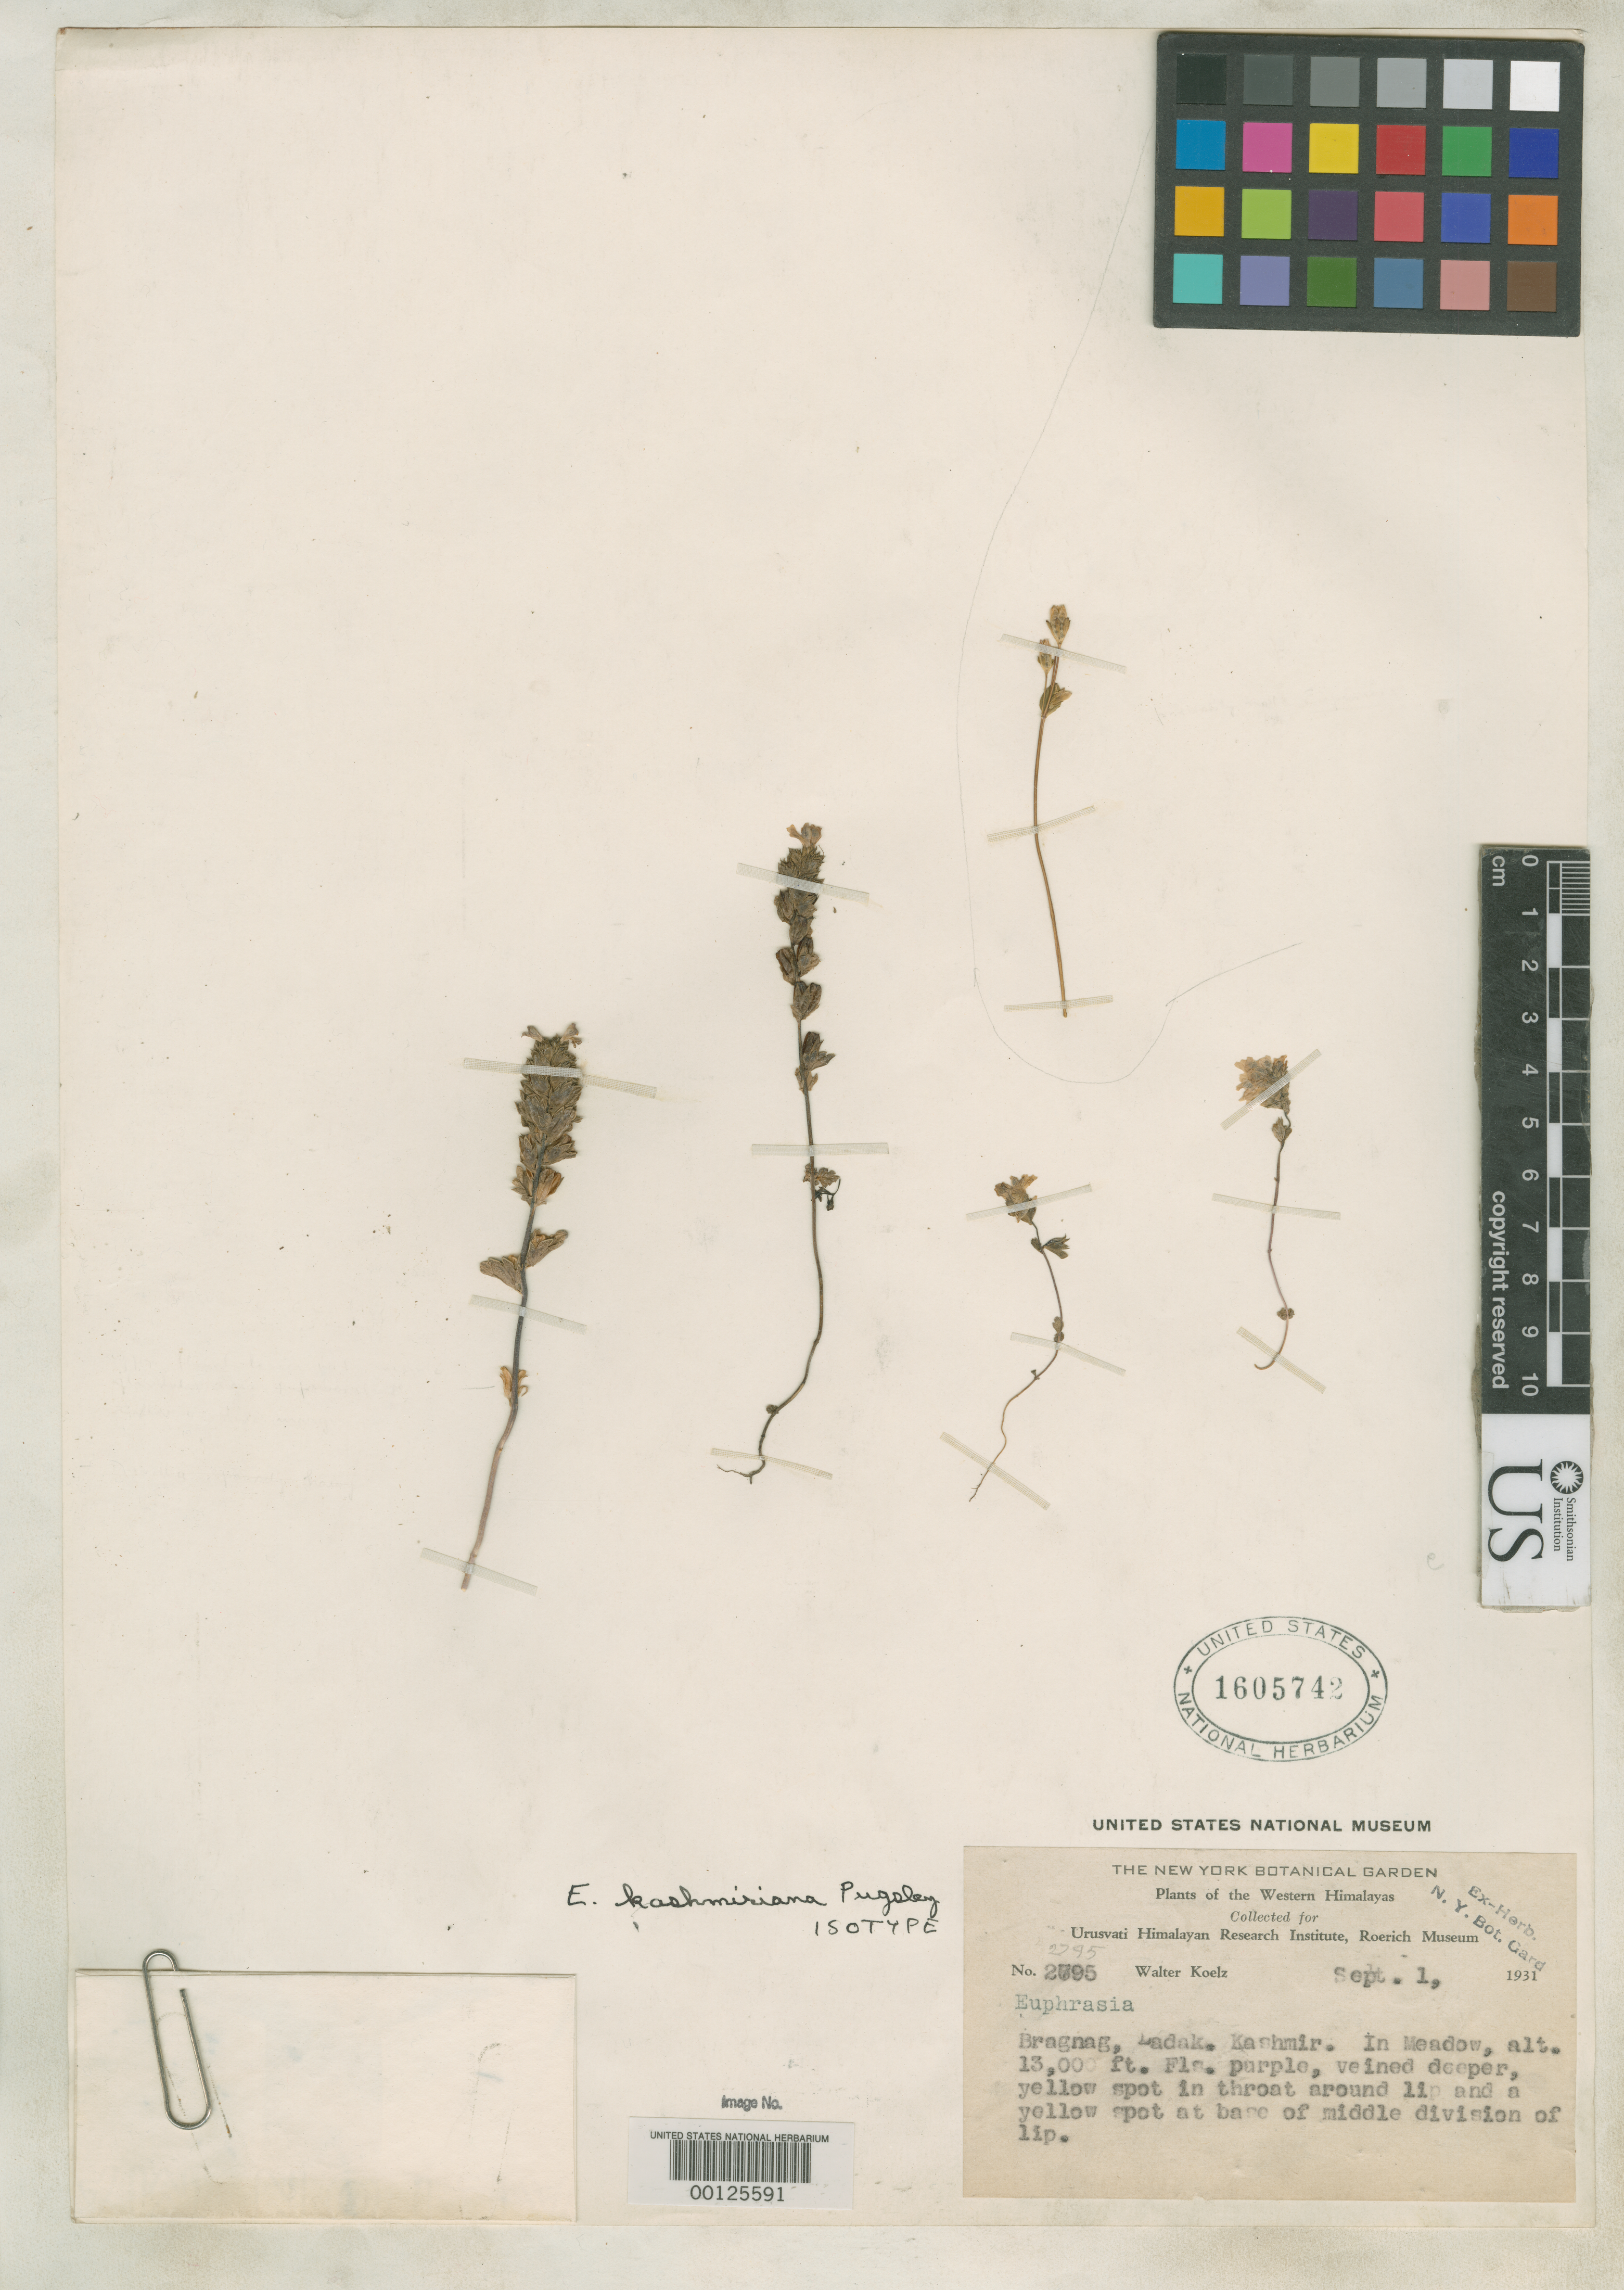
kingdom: Plantae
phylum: Tracheophyta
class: Magnoliopsida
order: Lamiales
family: Orobanchaceae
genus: Euphrasia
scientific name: Euphrasia kashmiriana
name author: Pugsley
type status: Isotype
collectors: W. N. Koelz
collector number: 2795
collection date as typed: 01 Sep 1931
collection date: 1931-09-01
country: India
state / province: Jammu And Kashmir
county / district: Ladak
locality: Bragnag.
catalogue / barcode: US 1605742